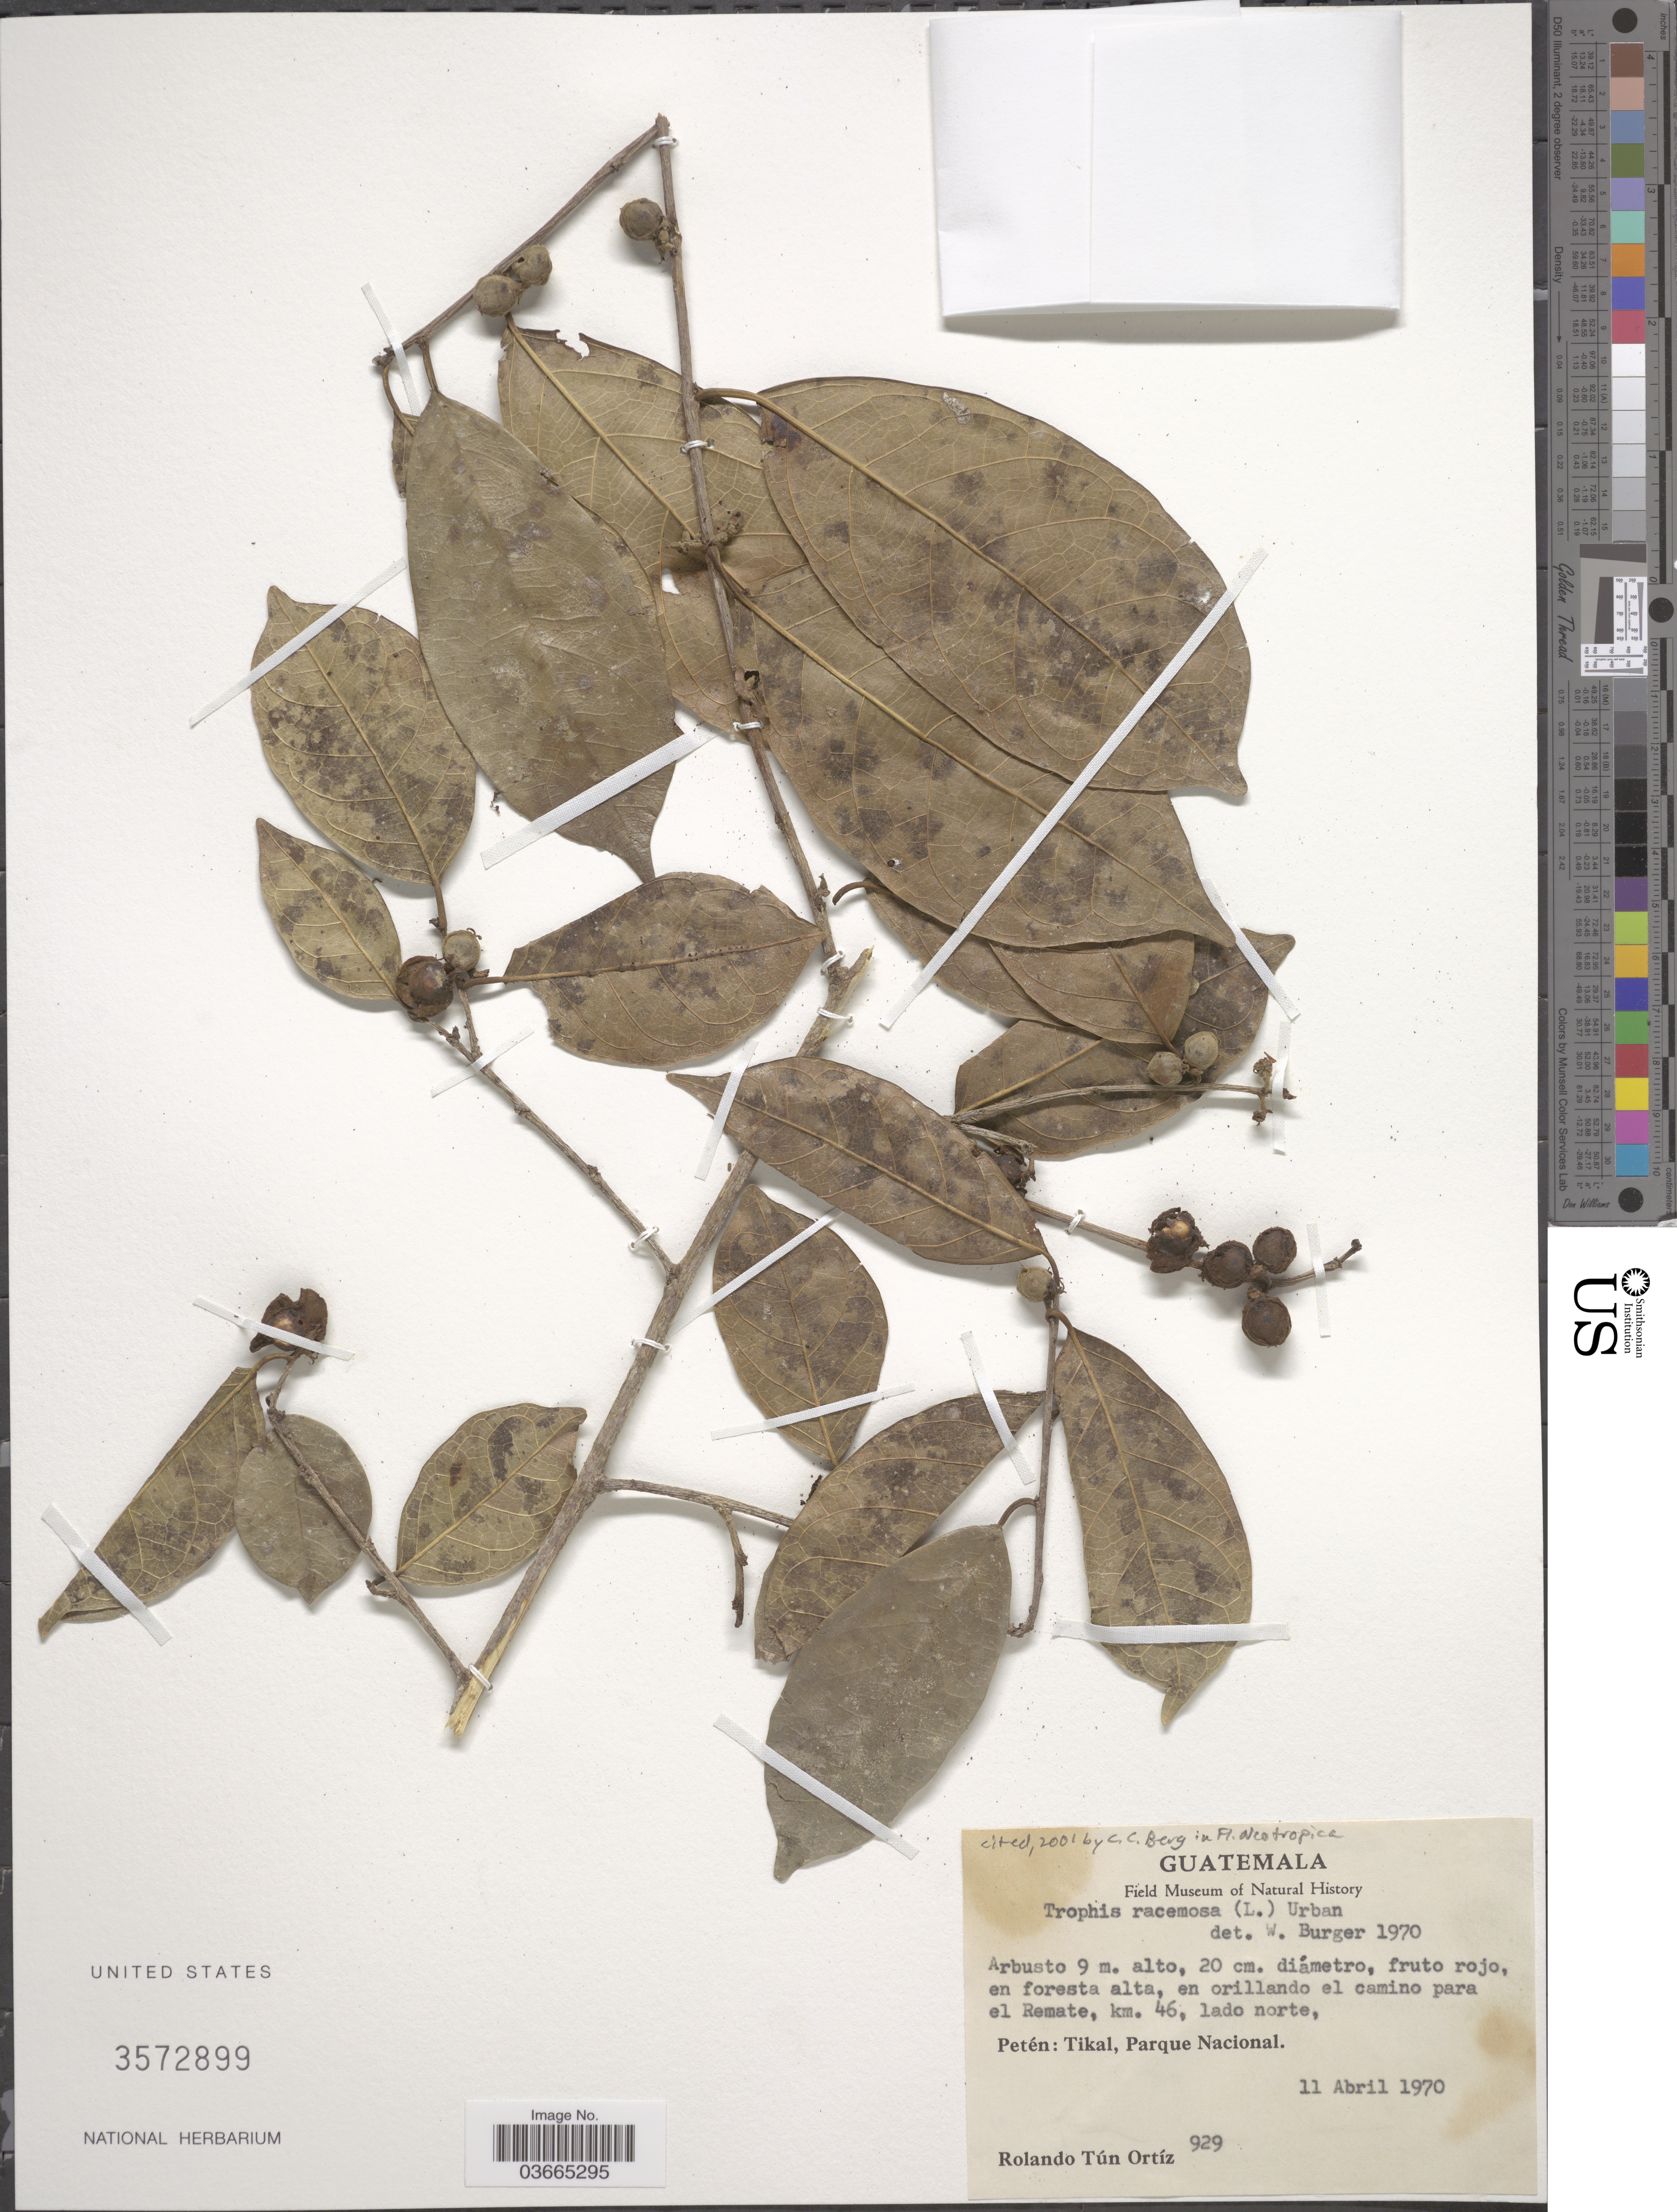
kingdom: Plantae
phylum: Tracheophyta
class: Magnoliopsida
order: Rosales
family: Moraceae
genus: Trophis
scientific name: Trophis racemosa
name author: (L.) Urb.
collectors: R. T. Ortíz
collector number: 929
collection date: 1970-04-11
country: Guatemala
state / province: El Peten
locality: El camino para el Remate, km. 46, lado norte, Petén: Tikal, Parque Nacional.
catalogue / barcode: US 3572899